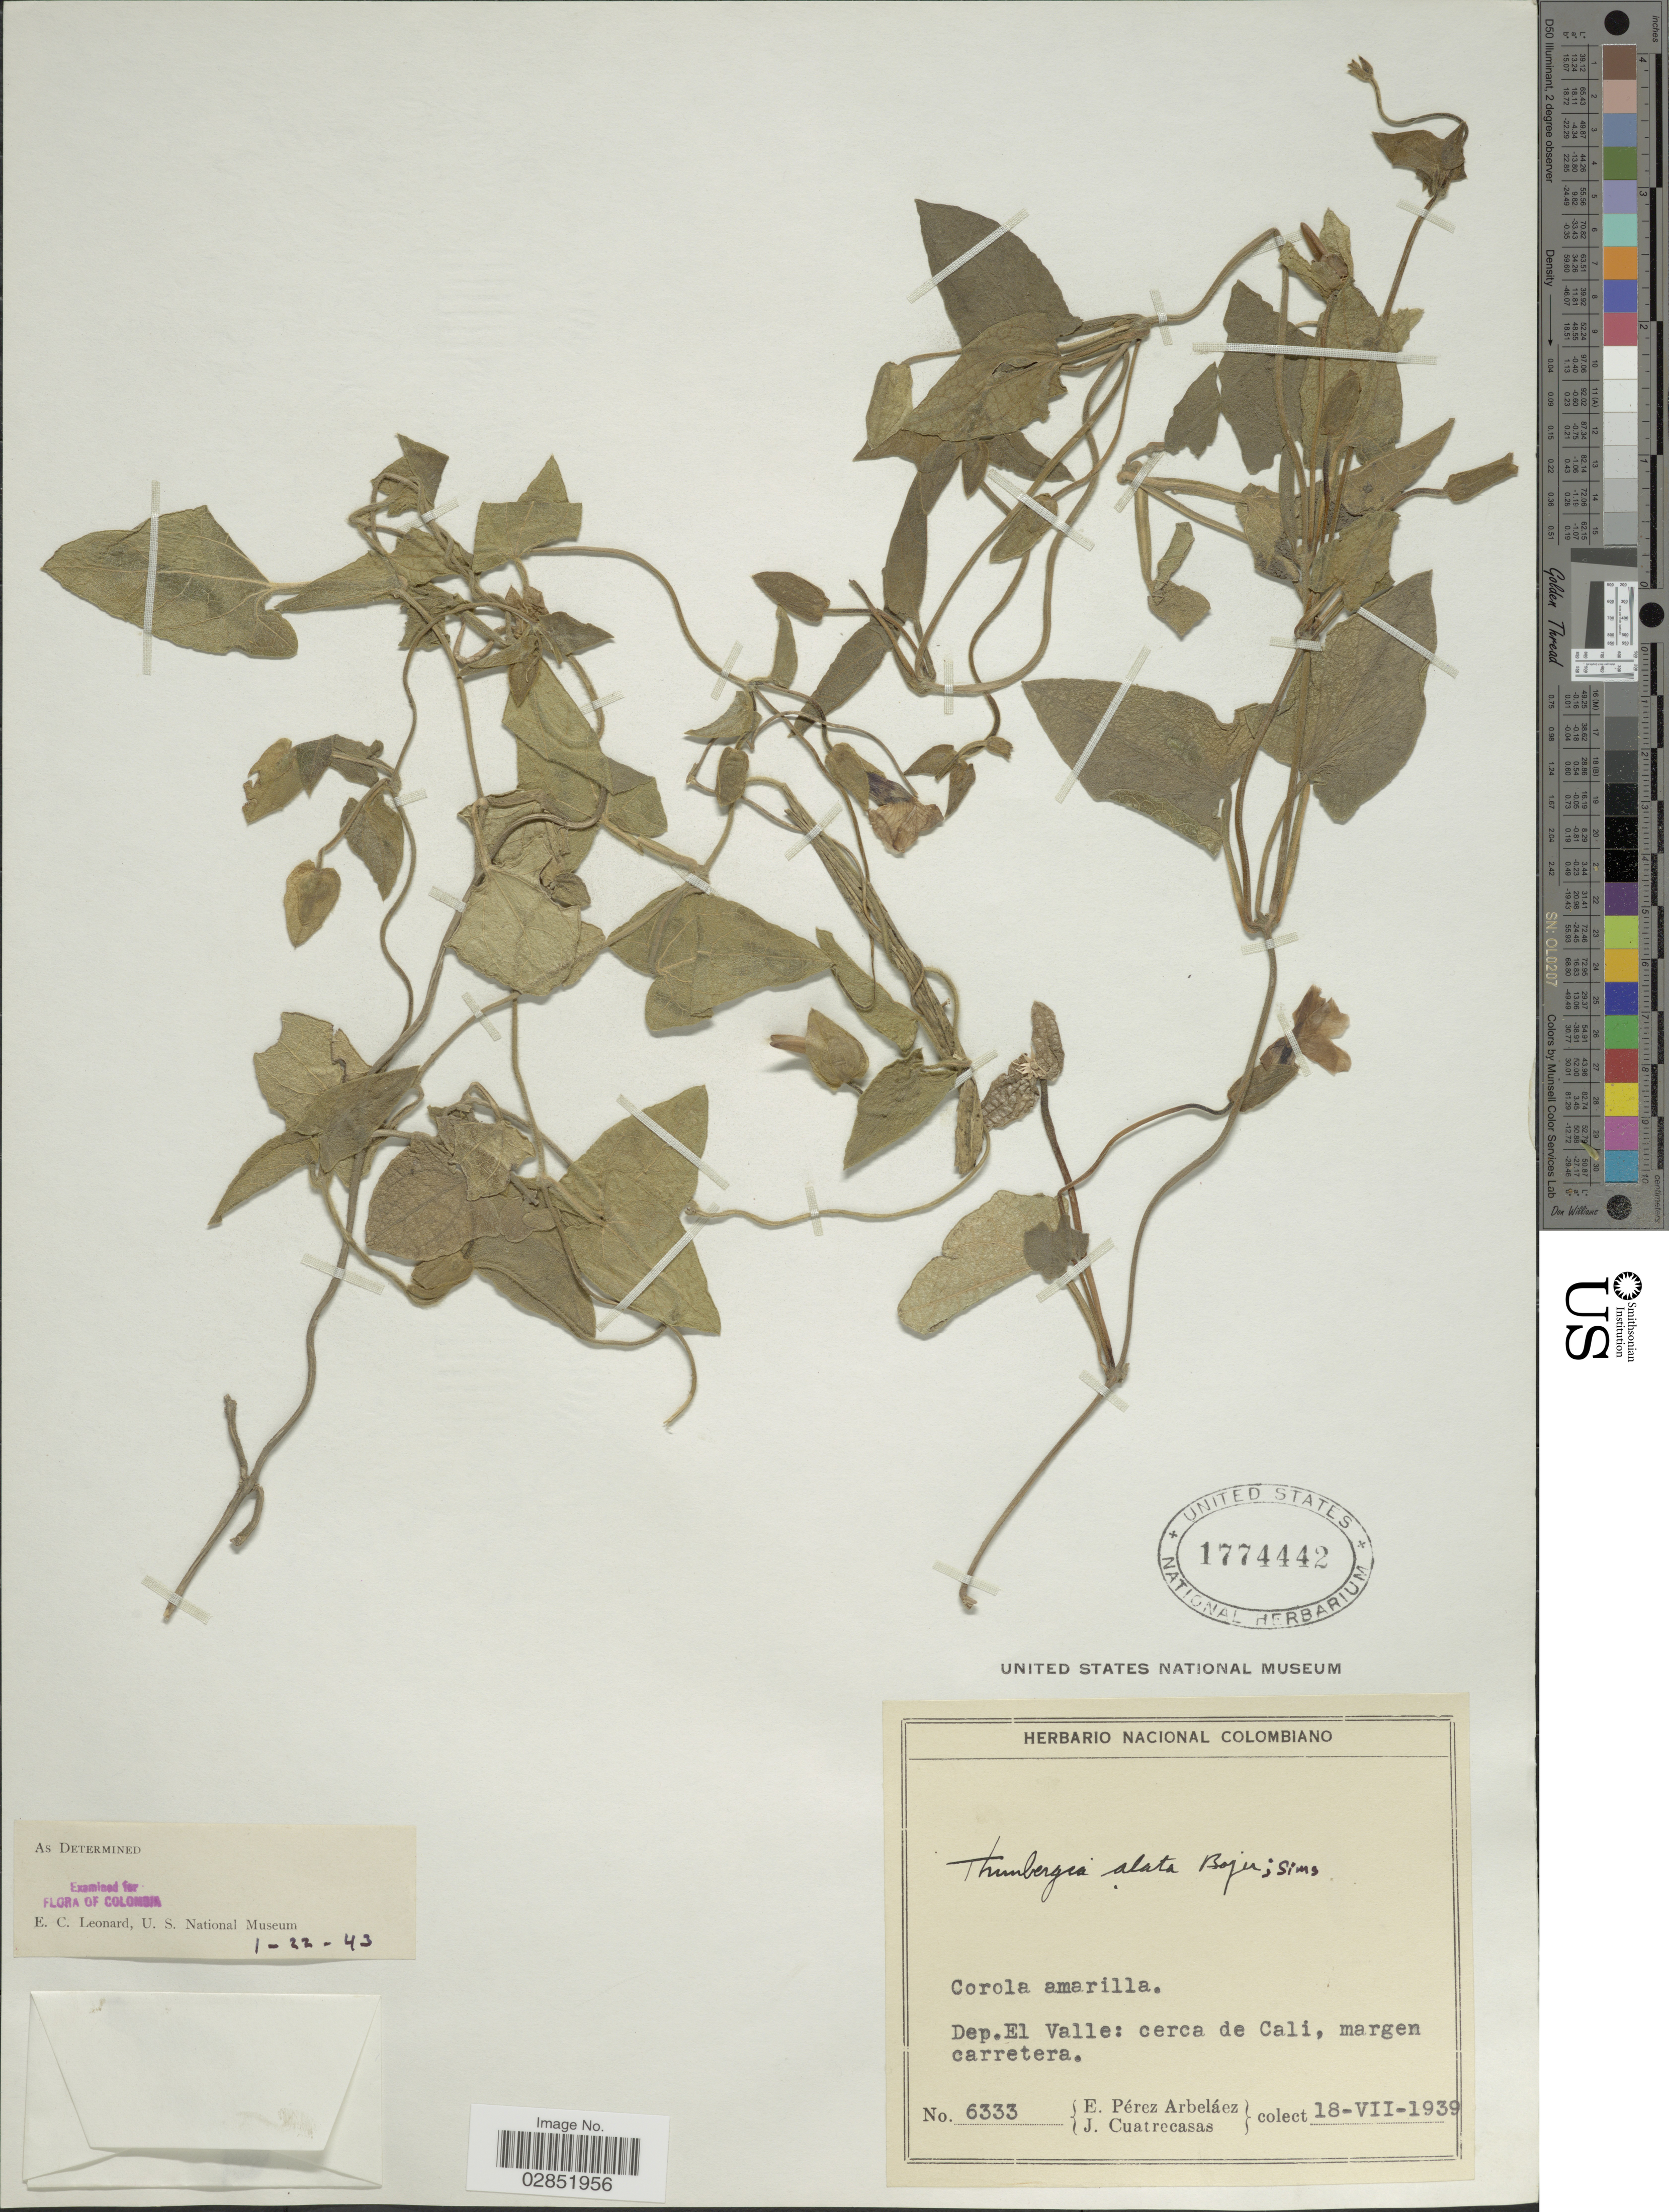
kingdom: Plantae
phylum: Tracheophyta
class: Magnoliopsida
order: Lamiales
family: Acanthaceae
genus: Thunbergia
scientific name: Thunbergia alata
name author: Bojer ex Sims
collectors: E. Pérez Arbeláez & J. Cuatrecasas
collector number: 6333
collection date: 1939-08-18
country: Colombia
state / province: Valle del Cauca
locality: Dep. El Valle: cerca de Cali.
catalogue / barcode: US 1774442